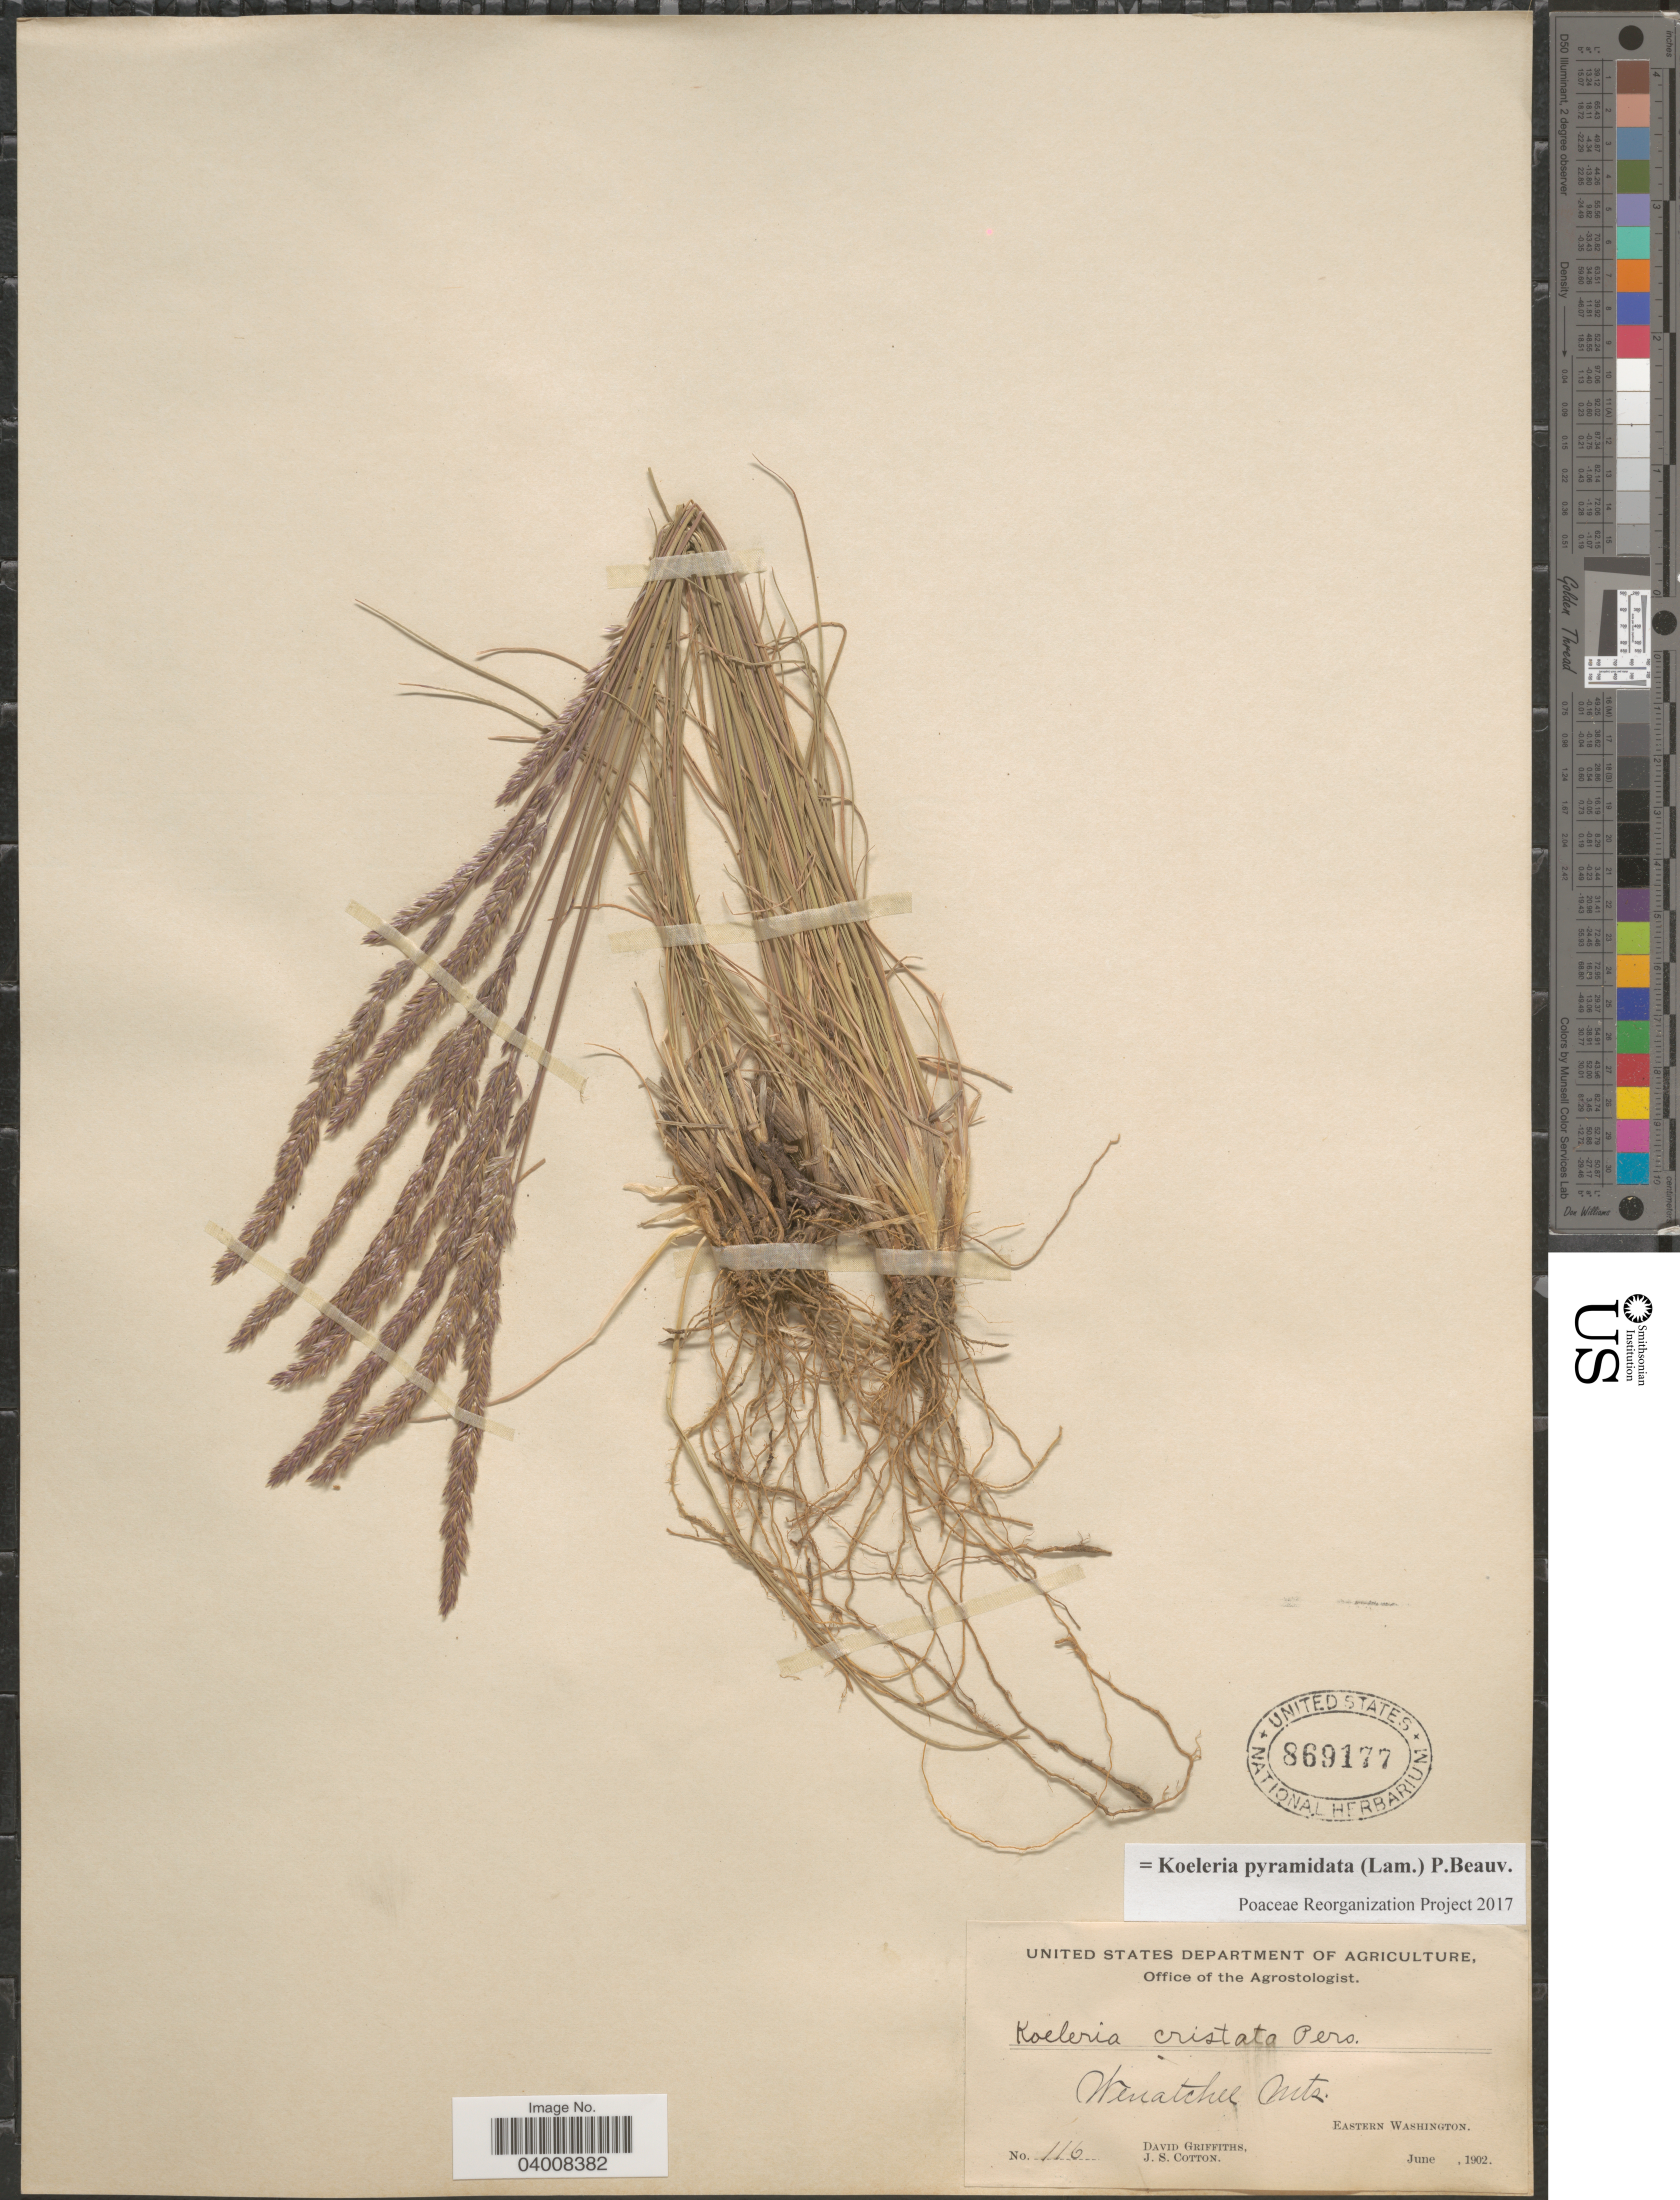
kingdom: Plantae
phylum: Tracheophyta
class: Liliopsida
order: Poales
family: Poaceae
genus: Koeleria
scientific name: Koeleria pyramidata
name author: (Lam.) P. Beauv.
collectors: D. Griffiths & J. S. Cotton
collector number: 116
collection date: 1902-06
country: United States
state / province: Washington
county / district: Chelan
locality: Wenatchee Mts. Eastern Washington.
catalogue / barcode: US 869177